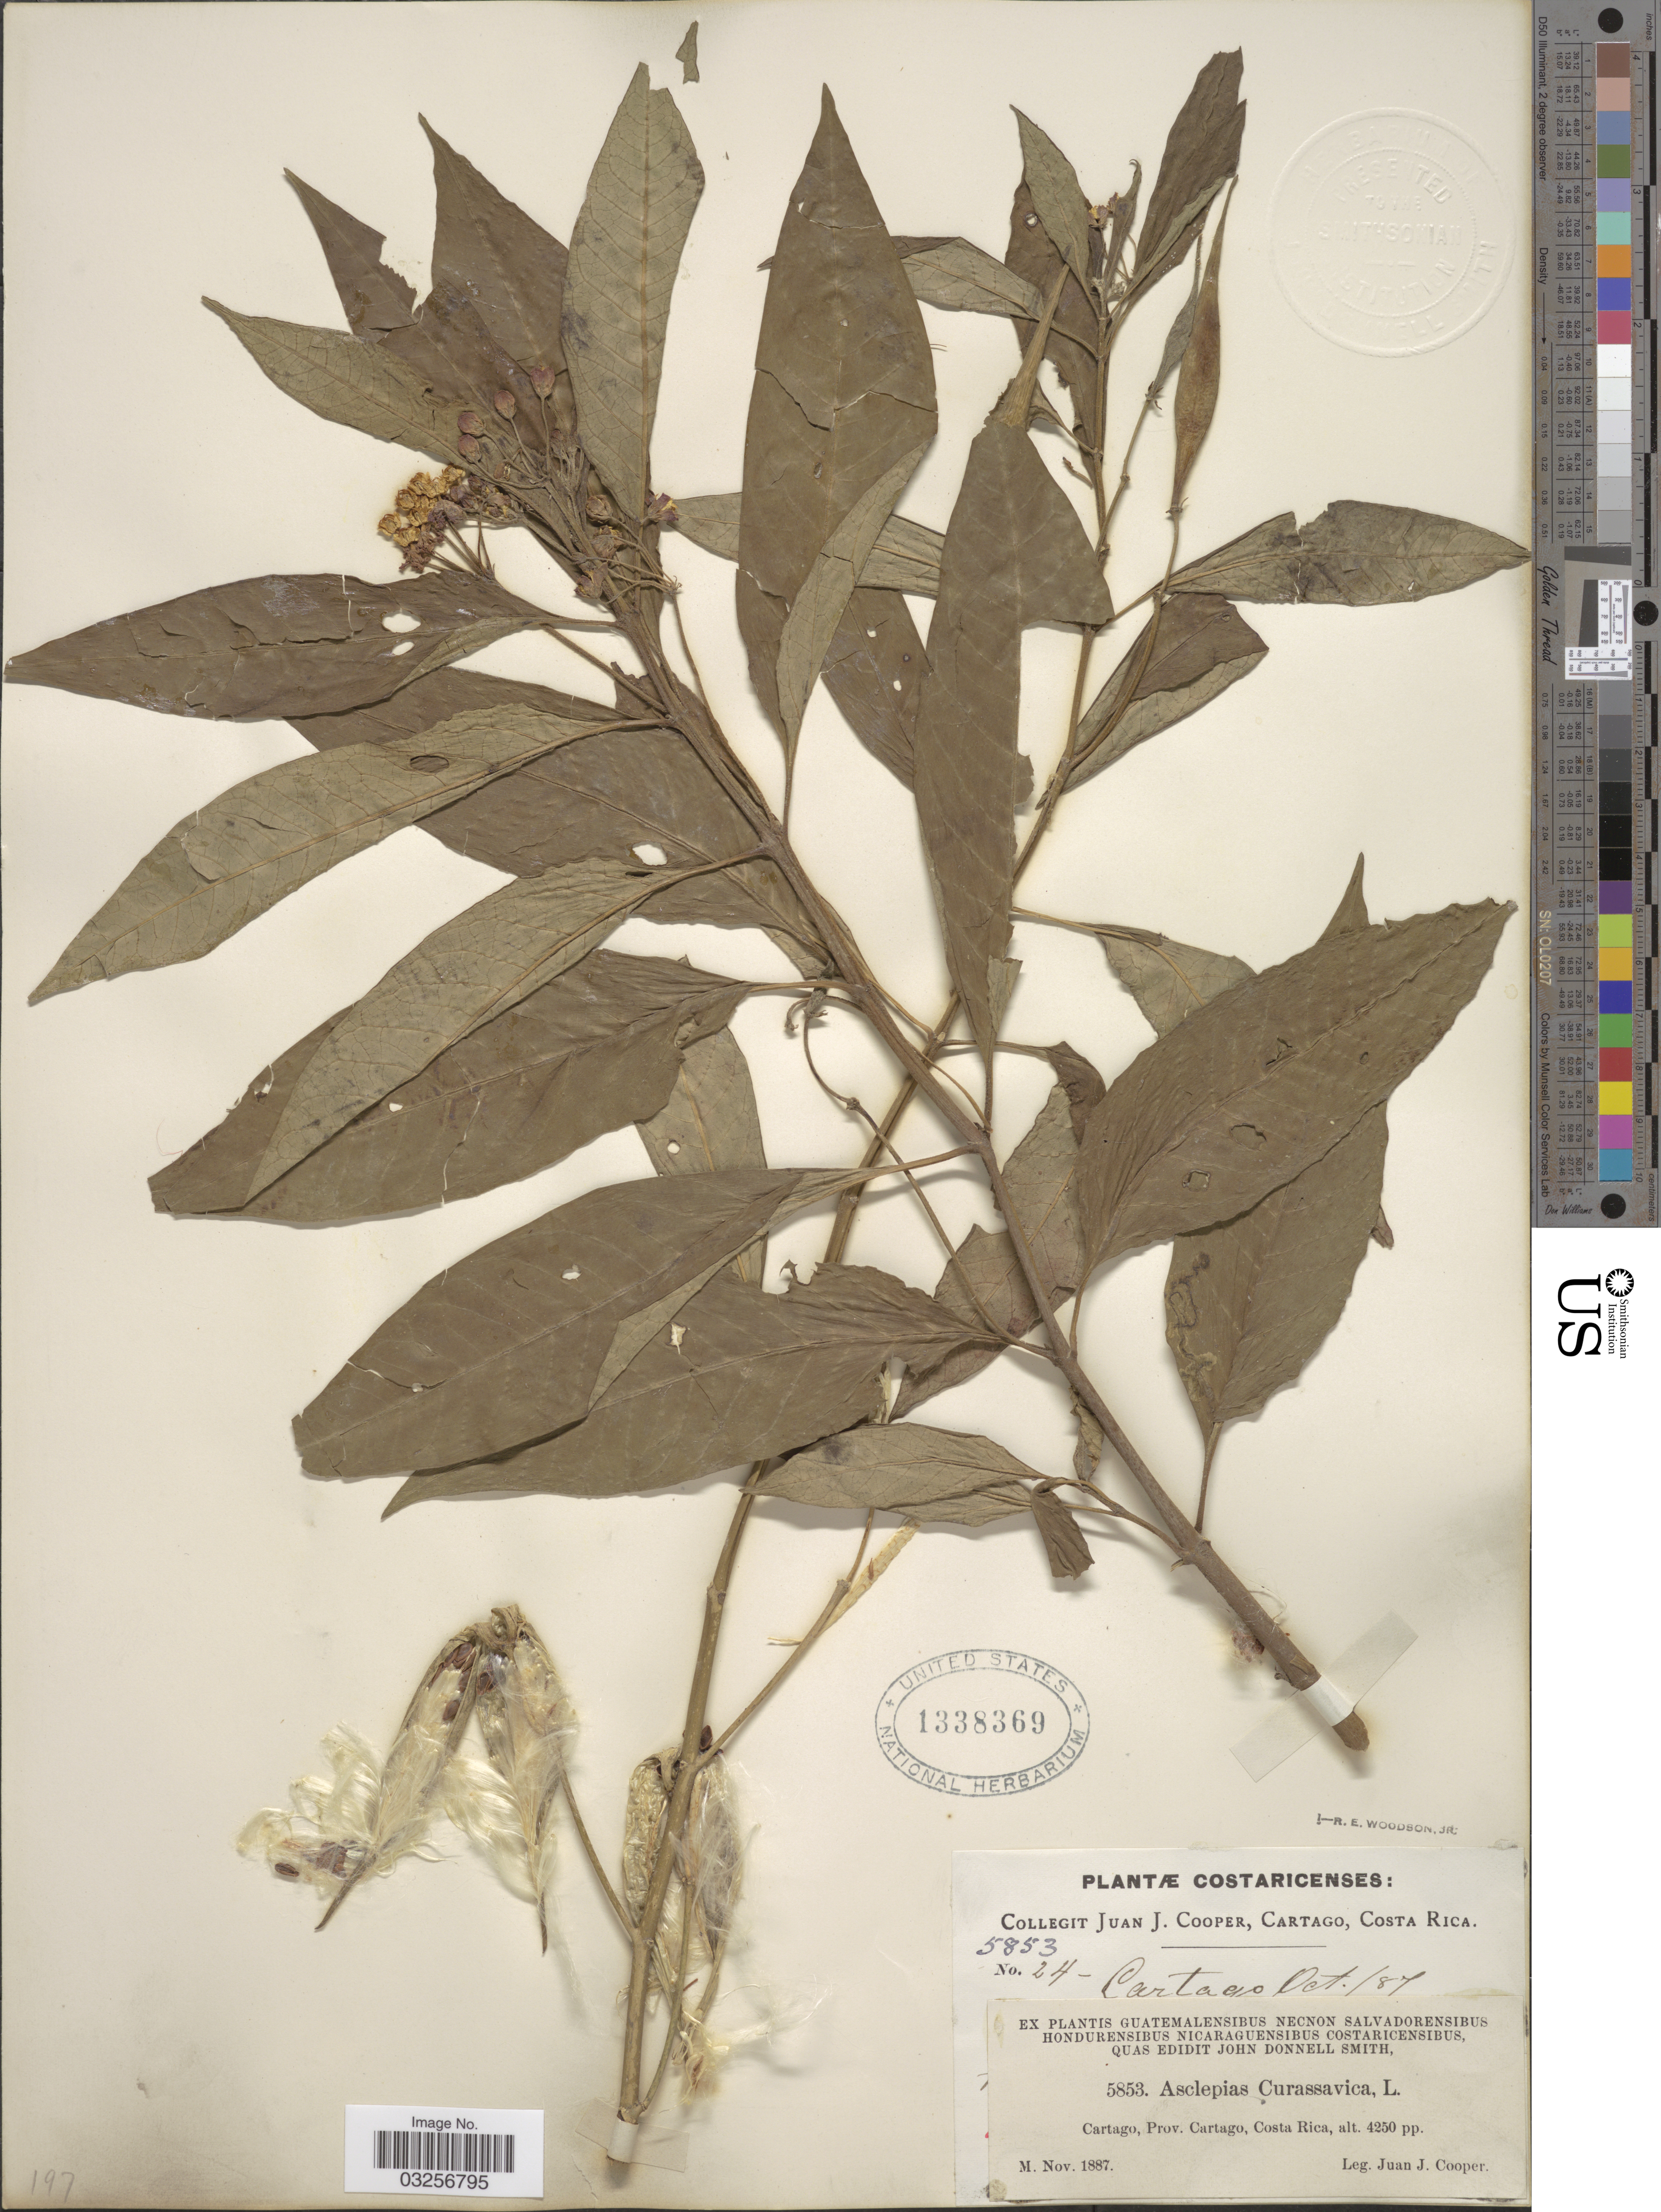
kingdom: Plantae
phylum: Tracheophyta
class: Magnoliopsida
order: Gentianales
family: Apocynaceae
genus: Asclepias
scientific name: Asclepias curassavica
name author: L.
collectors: J. J. Cooper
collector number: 5853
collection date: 1887-10/1887-11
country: Costa Rica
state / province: Cartago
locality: Cartago, Prov. Cartago.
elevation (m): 1295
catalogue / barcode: US 1338369